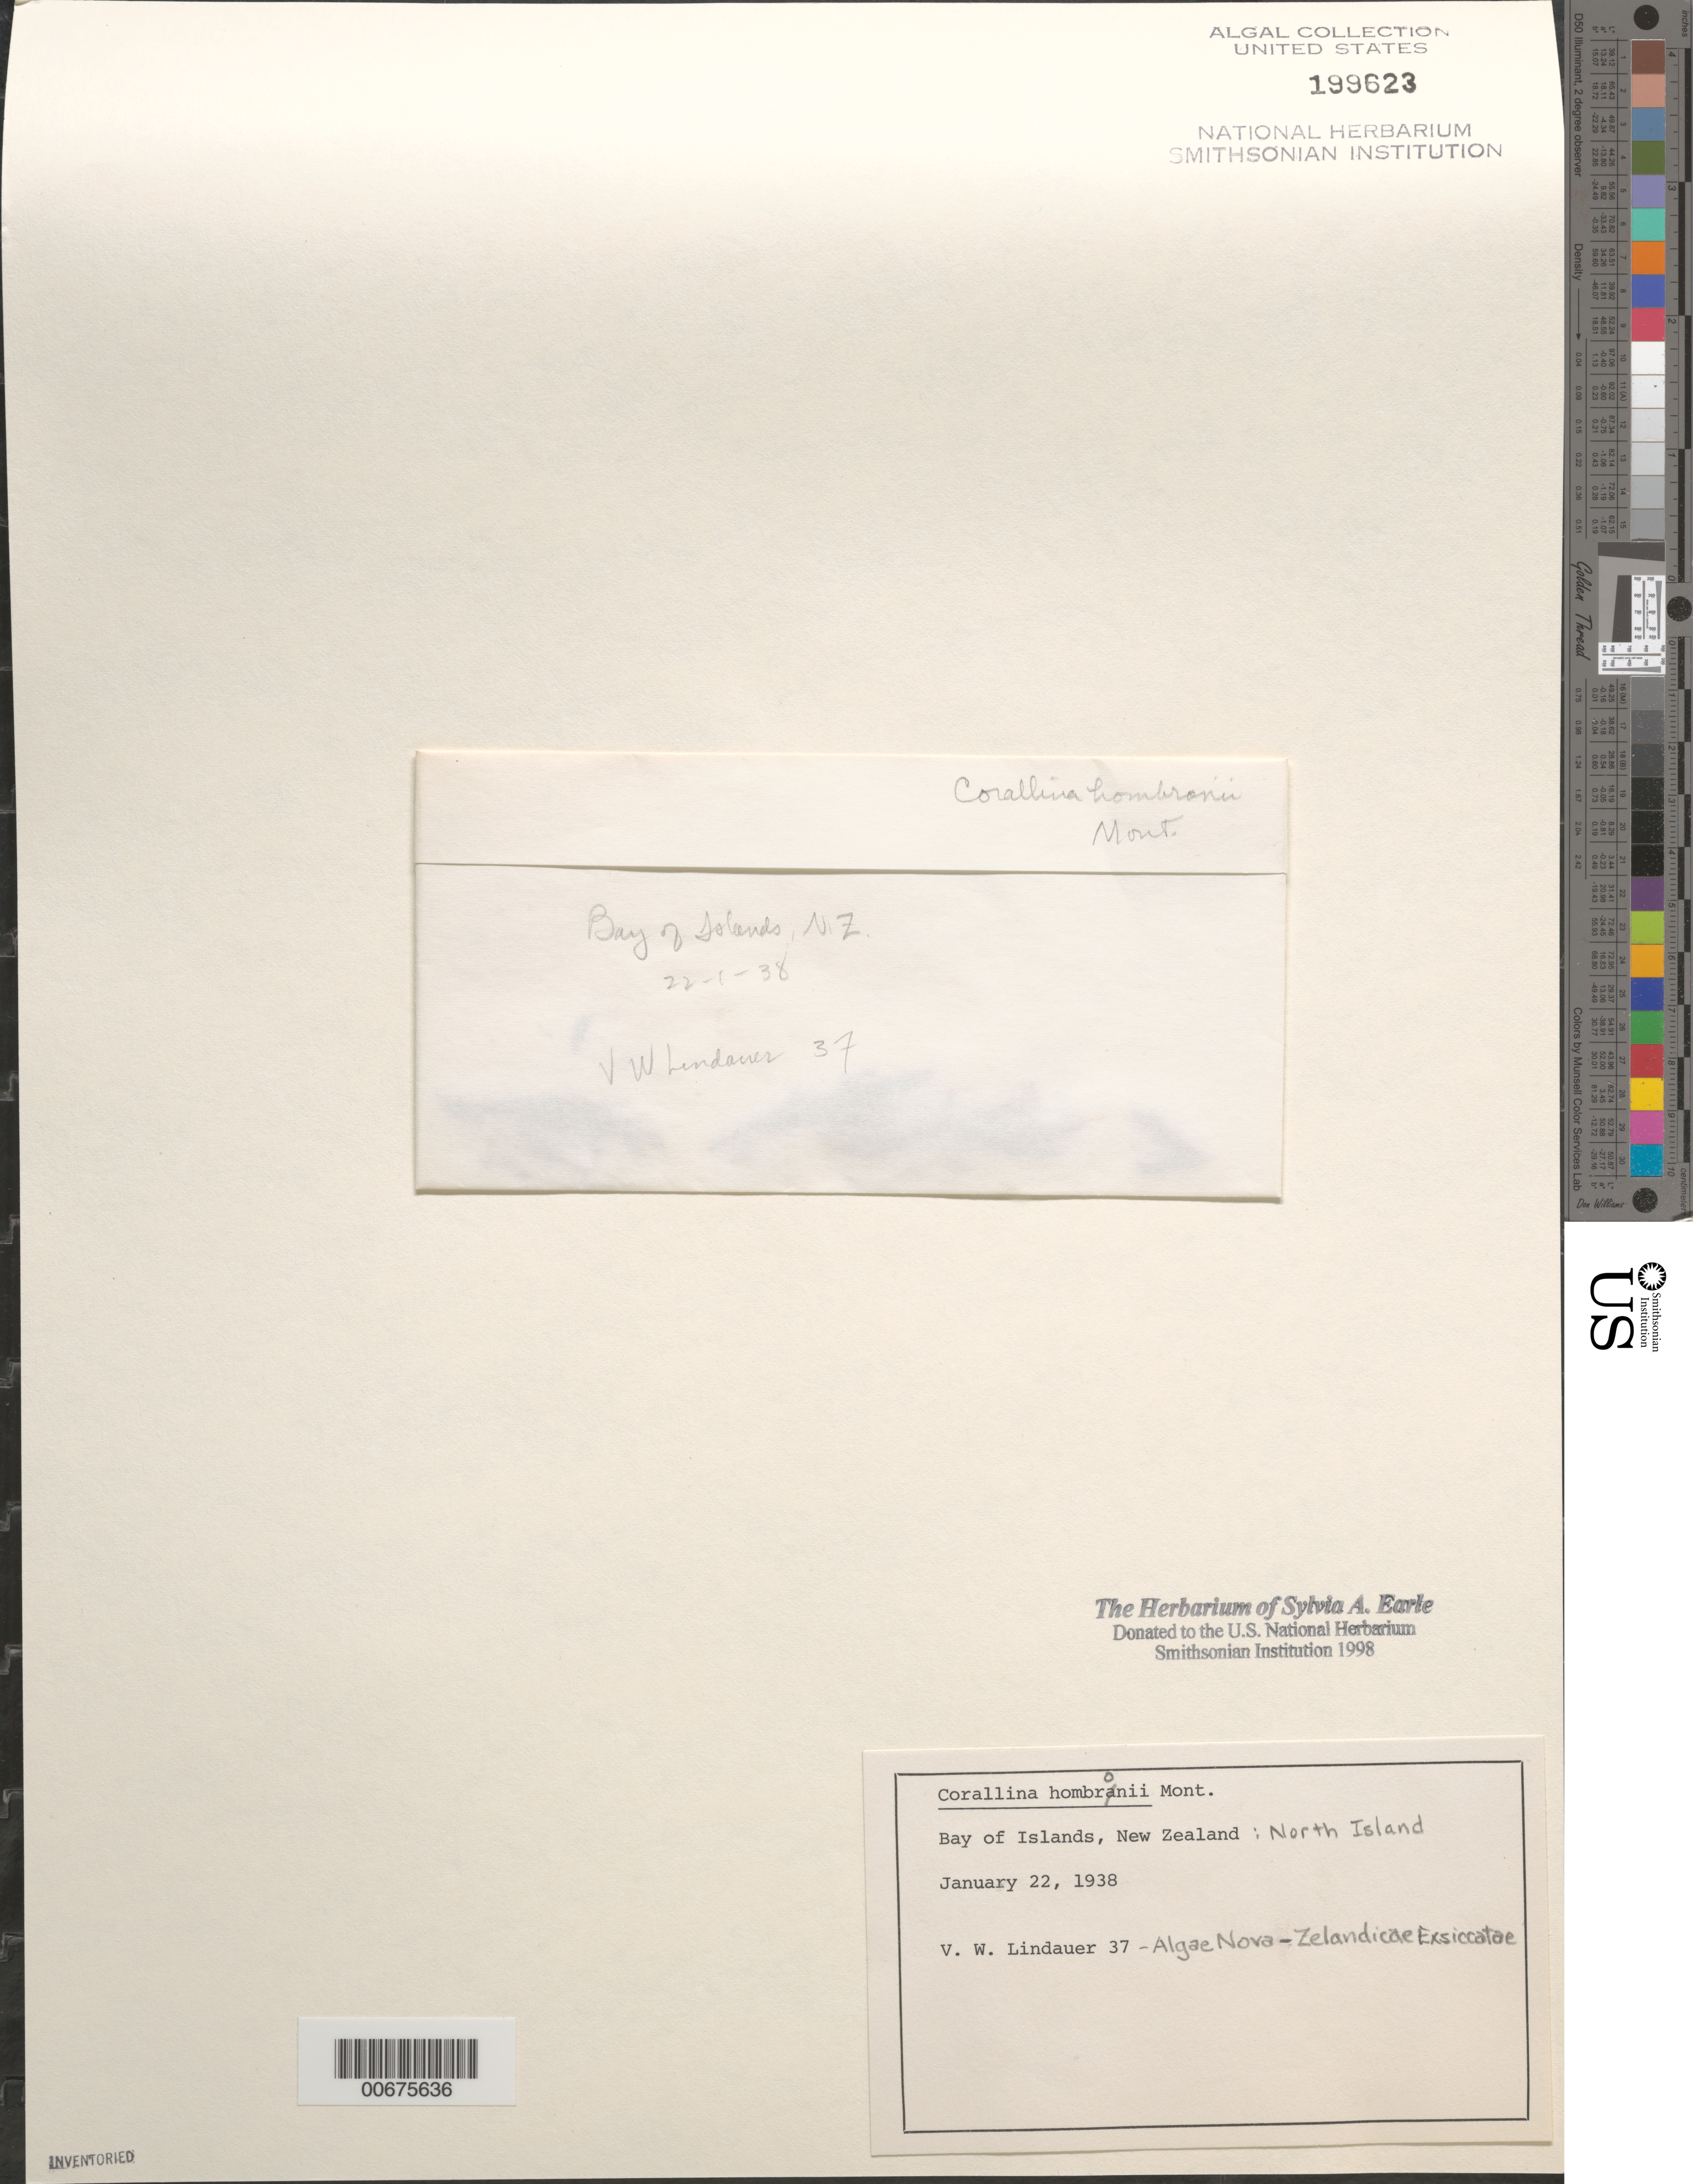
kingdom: Plantae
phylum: Rhodophyta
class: Florideophyceae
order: Corallinales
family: Corallinaceae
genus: Corallina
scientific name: Corallina hombronii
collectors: V. Lindauer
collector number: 37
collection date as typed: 22 Jan 1938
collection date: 1938-01-22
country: New Zealand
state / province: Northland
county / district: Far North District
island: North Island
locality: Bay of Islands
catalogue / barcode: US 199623